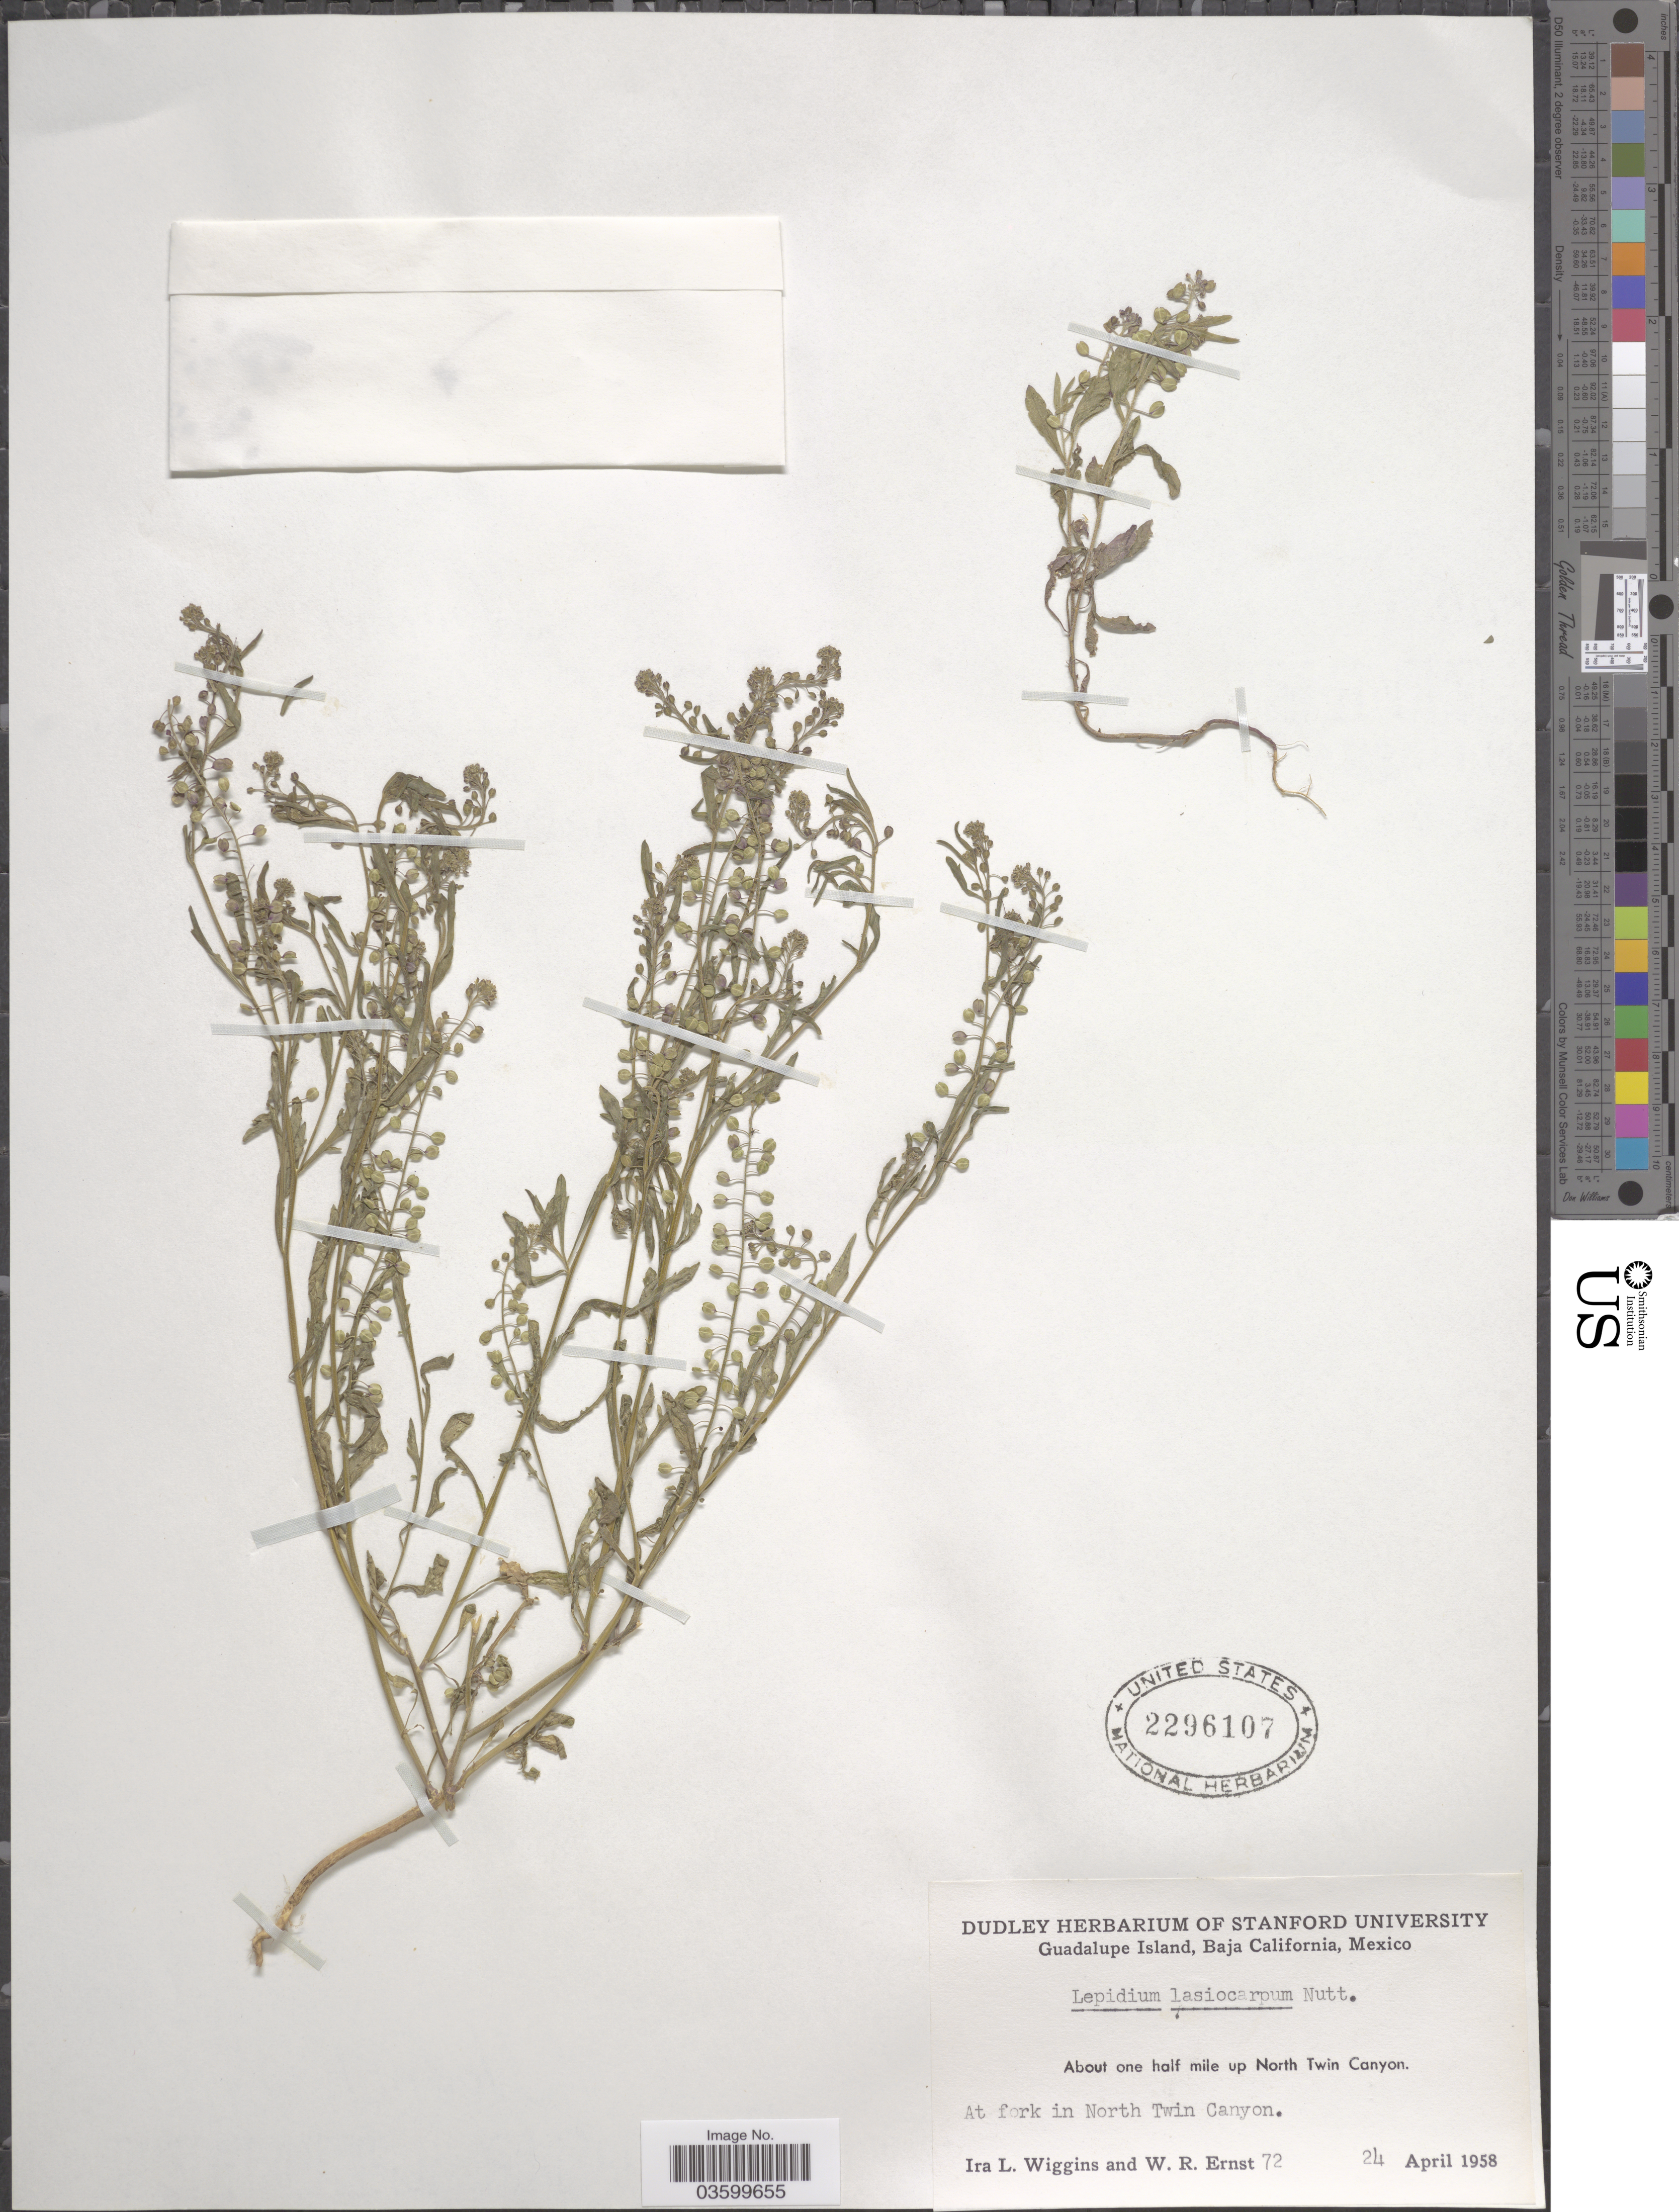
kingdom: Plantae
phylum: Tracheophyta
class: Magnoliopsida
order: Brassicales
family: Brassicaceae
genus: Lepidium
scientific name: Lepidium lasiocarpum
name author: Nutt.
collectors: I. L. Wiggins & W. R. Ernst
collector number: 72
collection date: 1958-04-24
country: Mexico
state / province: Baja California Norte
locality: Guadalupe Island. About one half mile up North Twin Canyon. At fork in North Twin Canyon.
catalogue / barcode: US 2296107